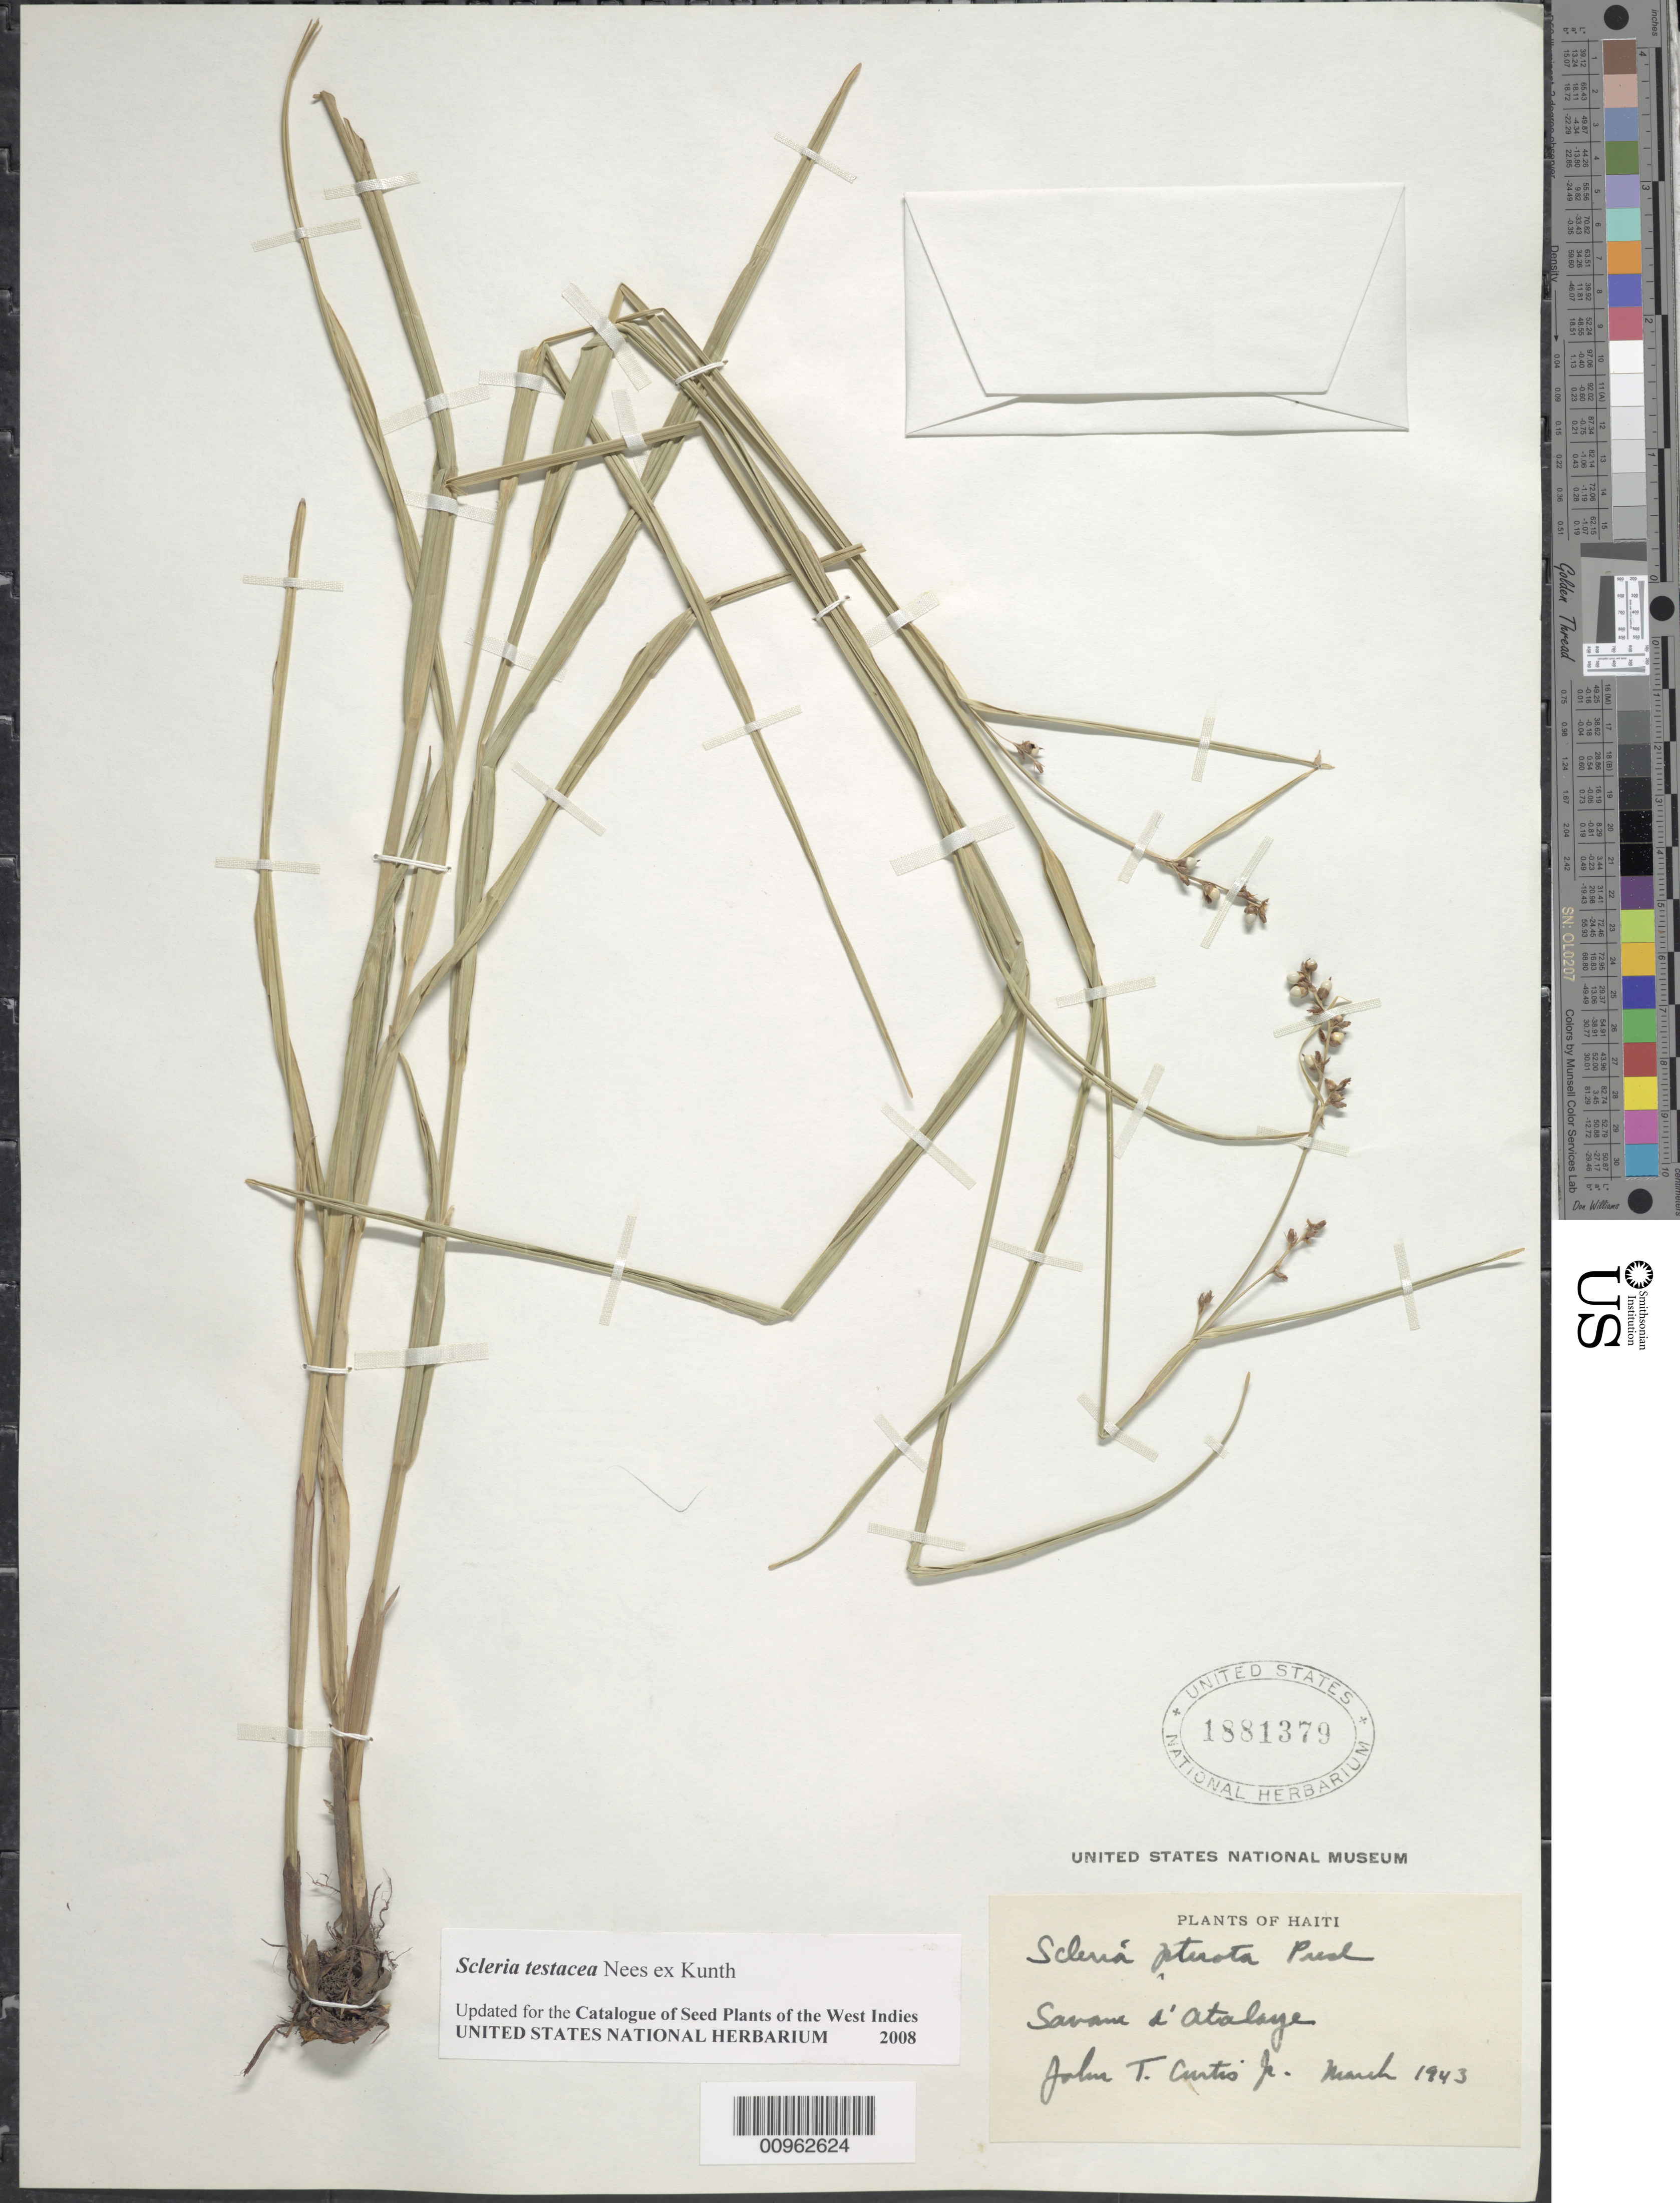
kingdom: Plantae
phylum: Tracheophyta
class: Liliopsida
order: Poales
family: Cyperaceae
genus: Scleria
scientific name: Scleria testacea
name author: Nees ex Kunth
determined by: Strong, M. T., (US), Smithsonian Institution - National Museum of Natural History (UNITED STATES)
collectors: J. Curtis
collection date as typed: Mar 1943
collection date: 1943-03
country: Haiti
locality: Savane d'Atalaye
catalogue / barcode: US 1881379